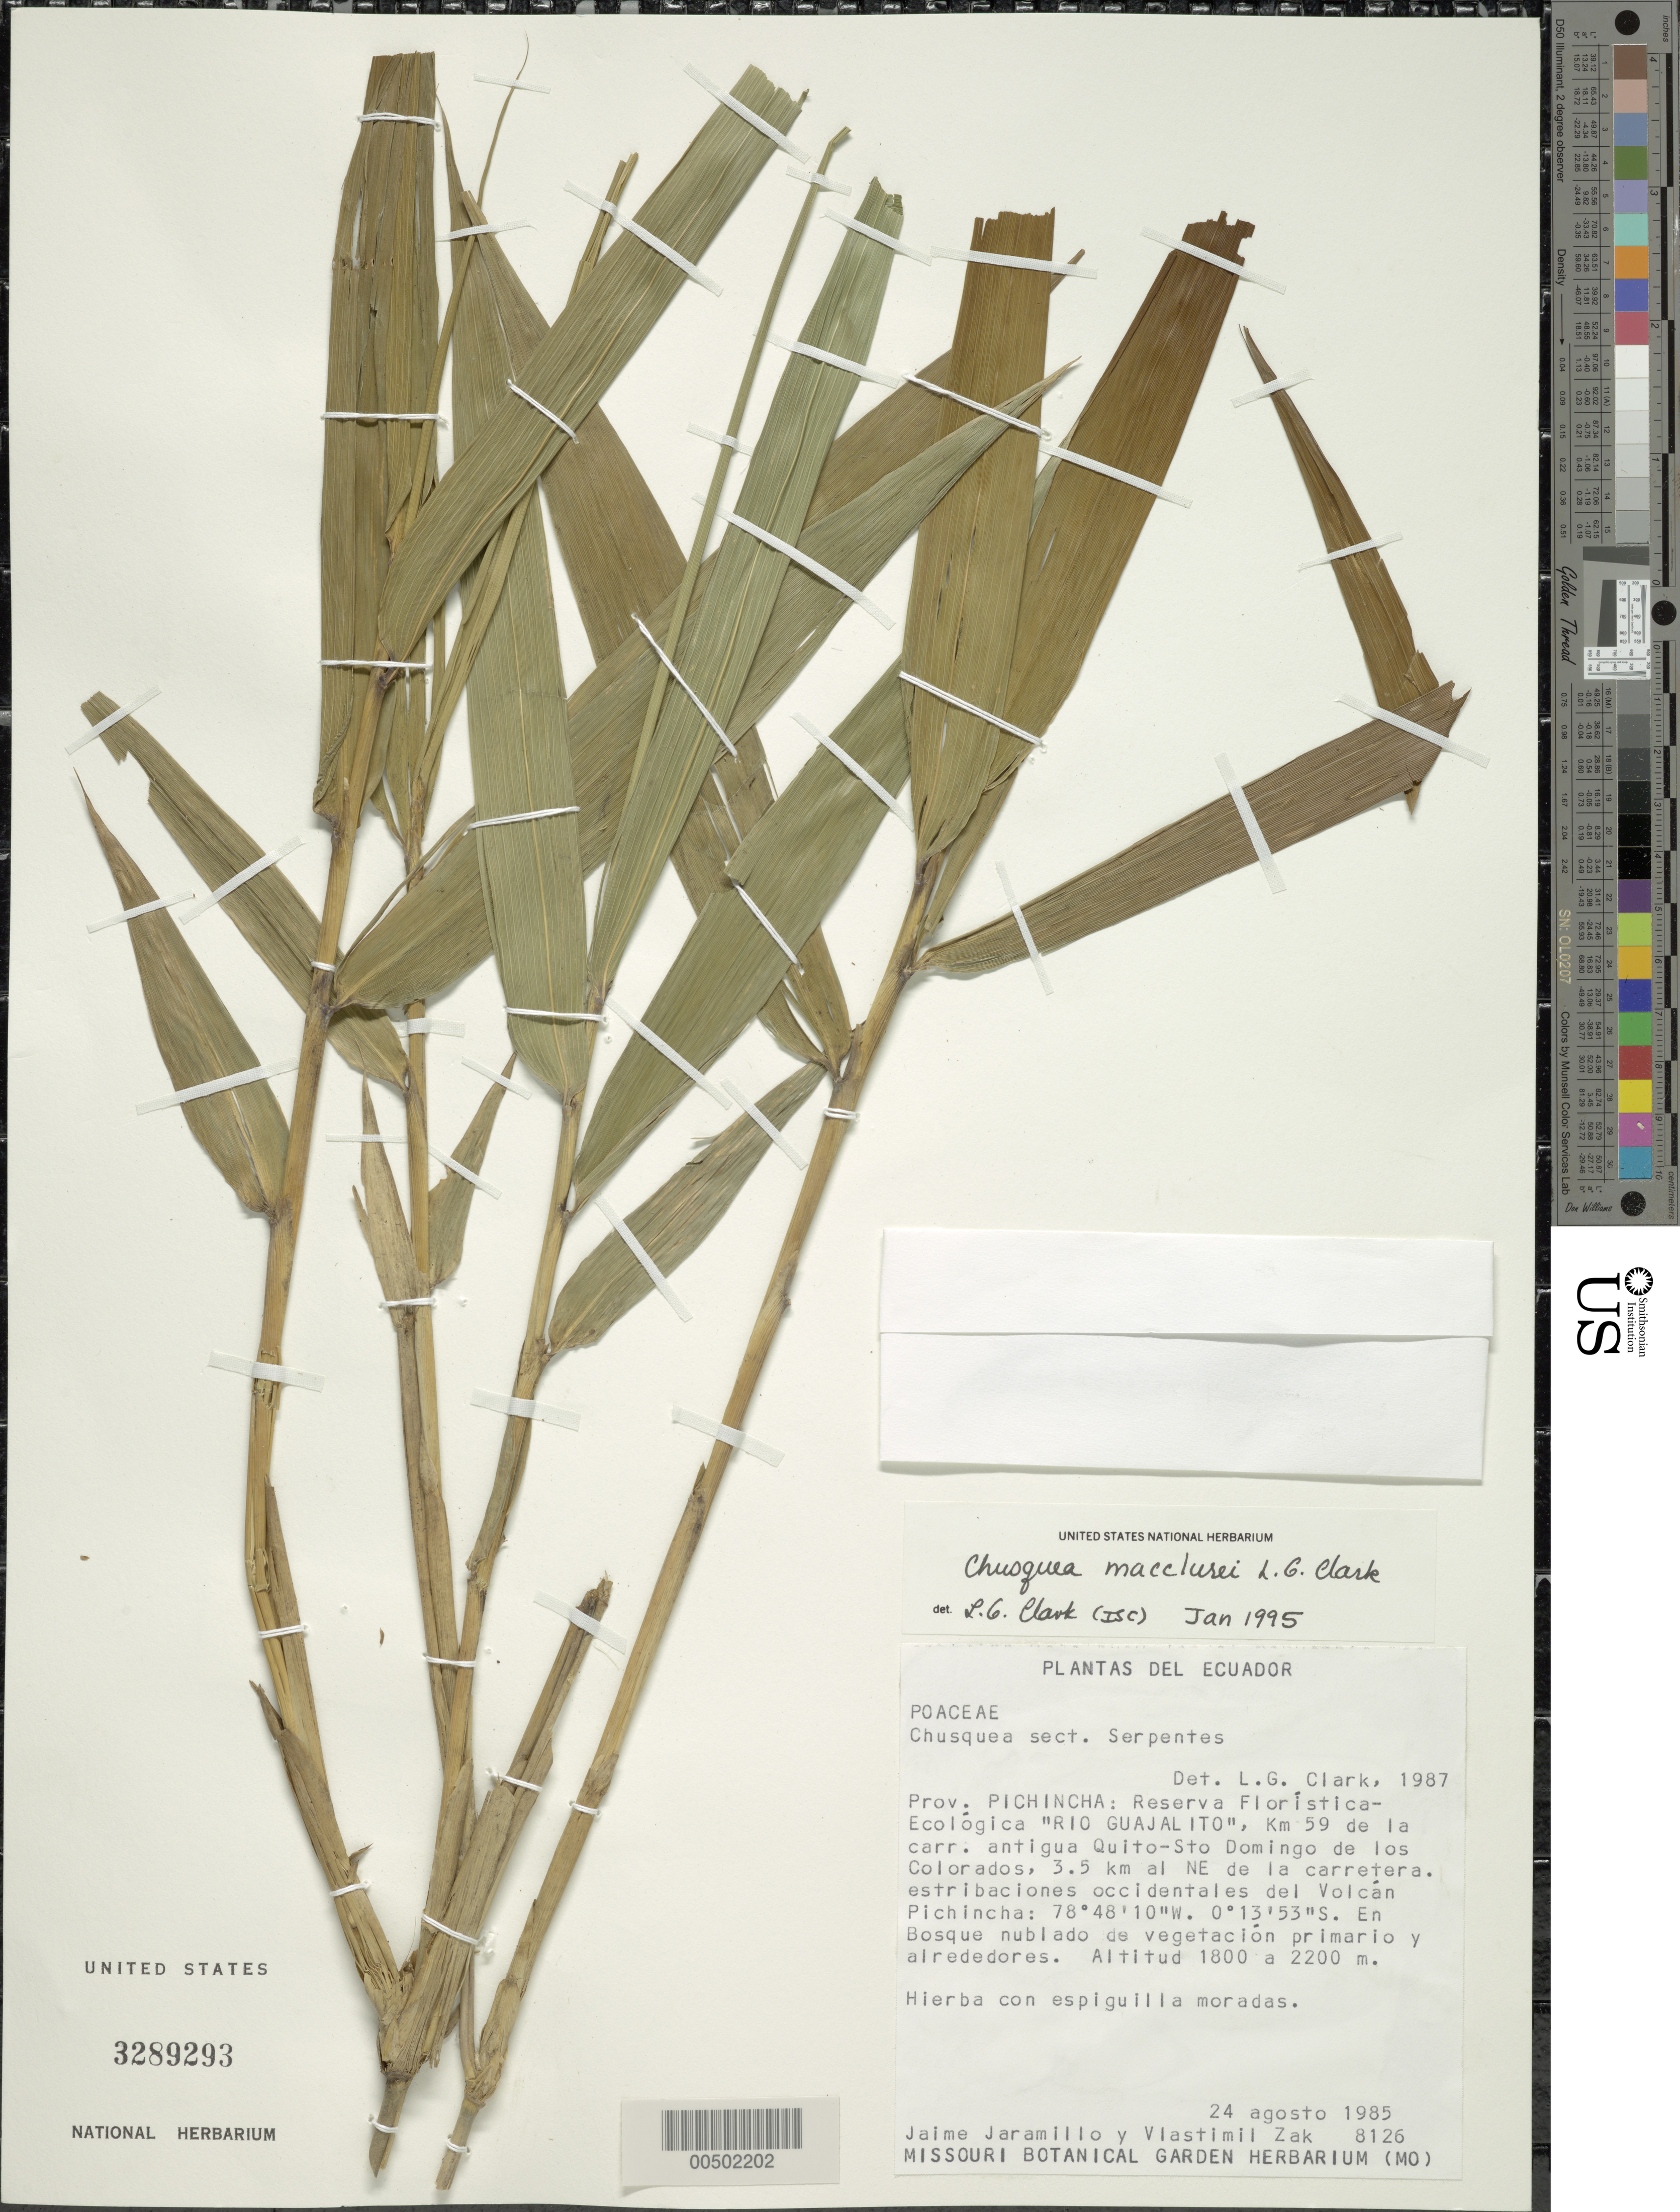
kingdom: Plantae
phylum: Tracheophyta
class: Liliopsida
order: Poales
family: Poaceae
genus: Chusquea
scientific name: Chusquea maclurei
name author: L.G. Clark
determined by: Clark, Lynn G., (ISC), Iowa State University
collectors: J. L. Jaramillo & V. Zak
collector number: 8126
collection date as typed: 24 Aug 1985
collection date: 1985-08-24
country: Ecuador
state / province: Pichincha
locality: Reserva floristica-ecologica "Rio guajalito", km 59 de la carr. antigua quito - sto domingo de los Colorados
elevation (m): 1800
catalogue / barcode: US 3289293